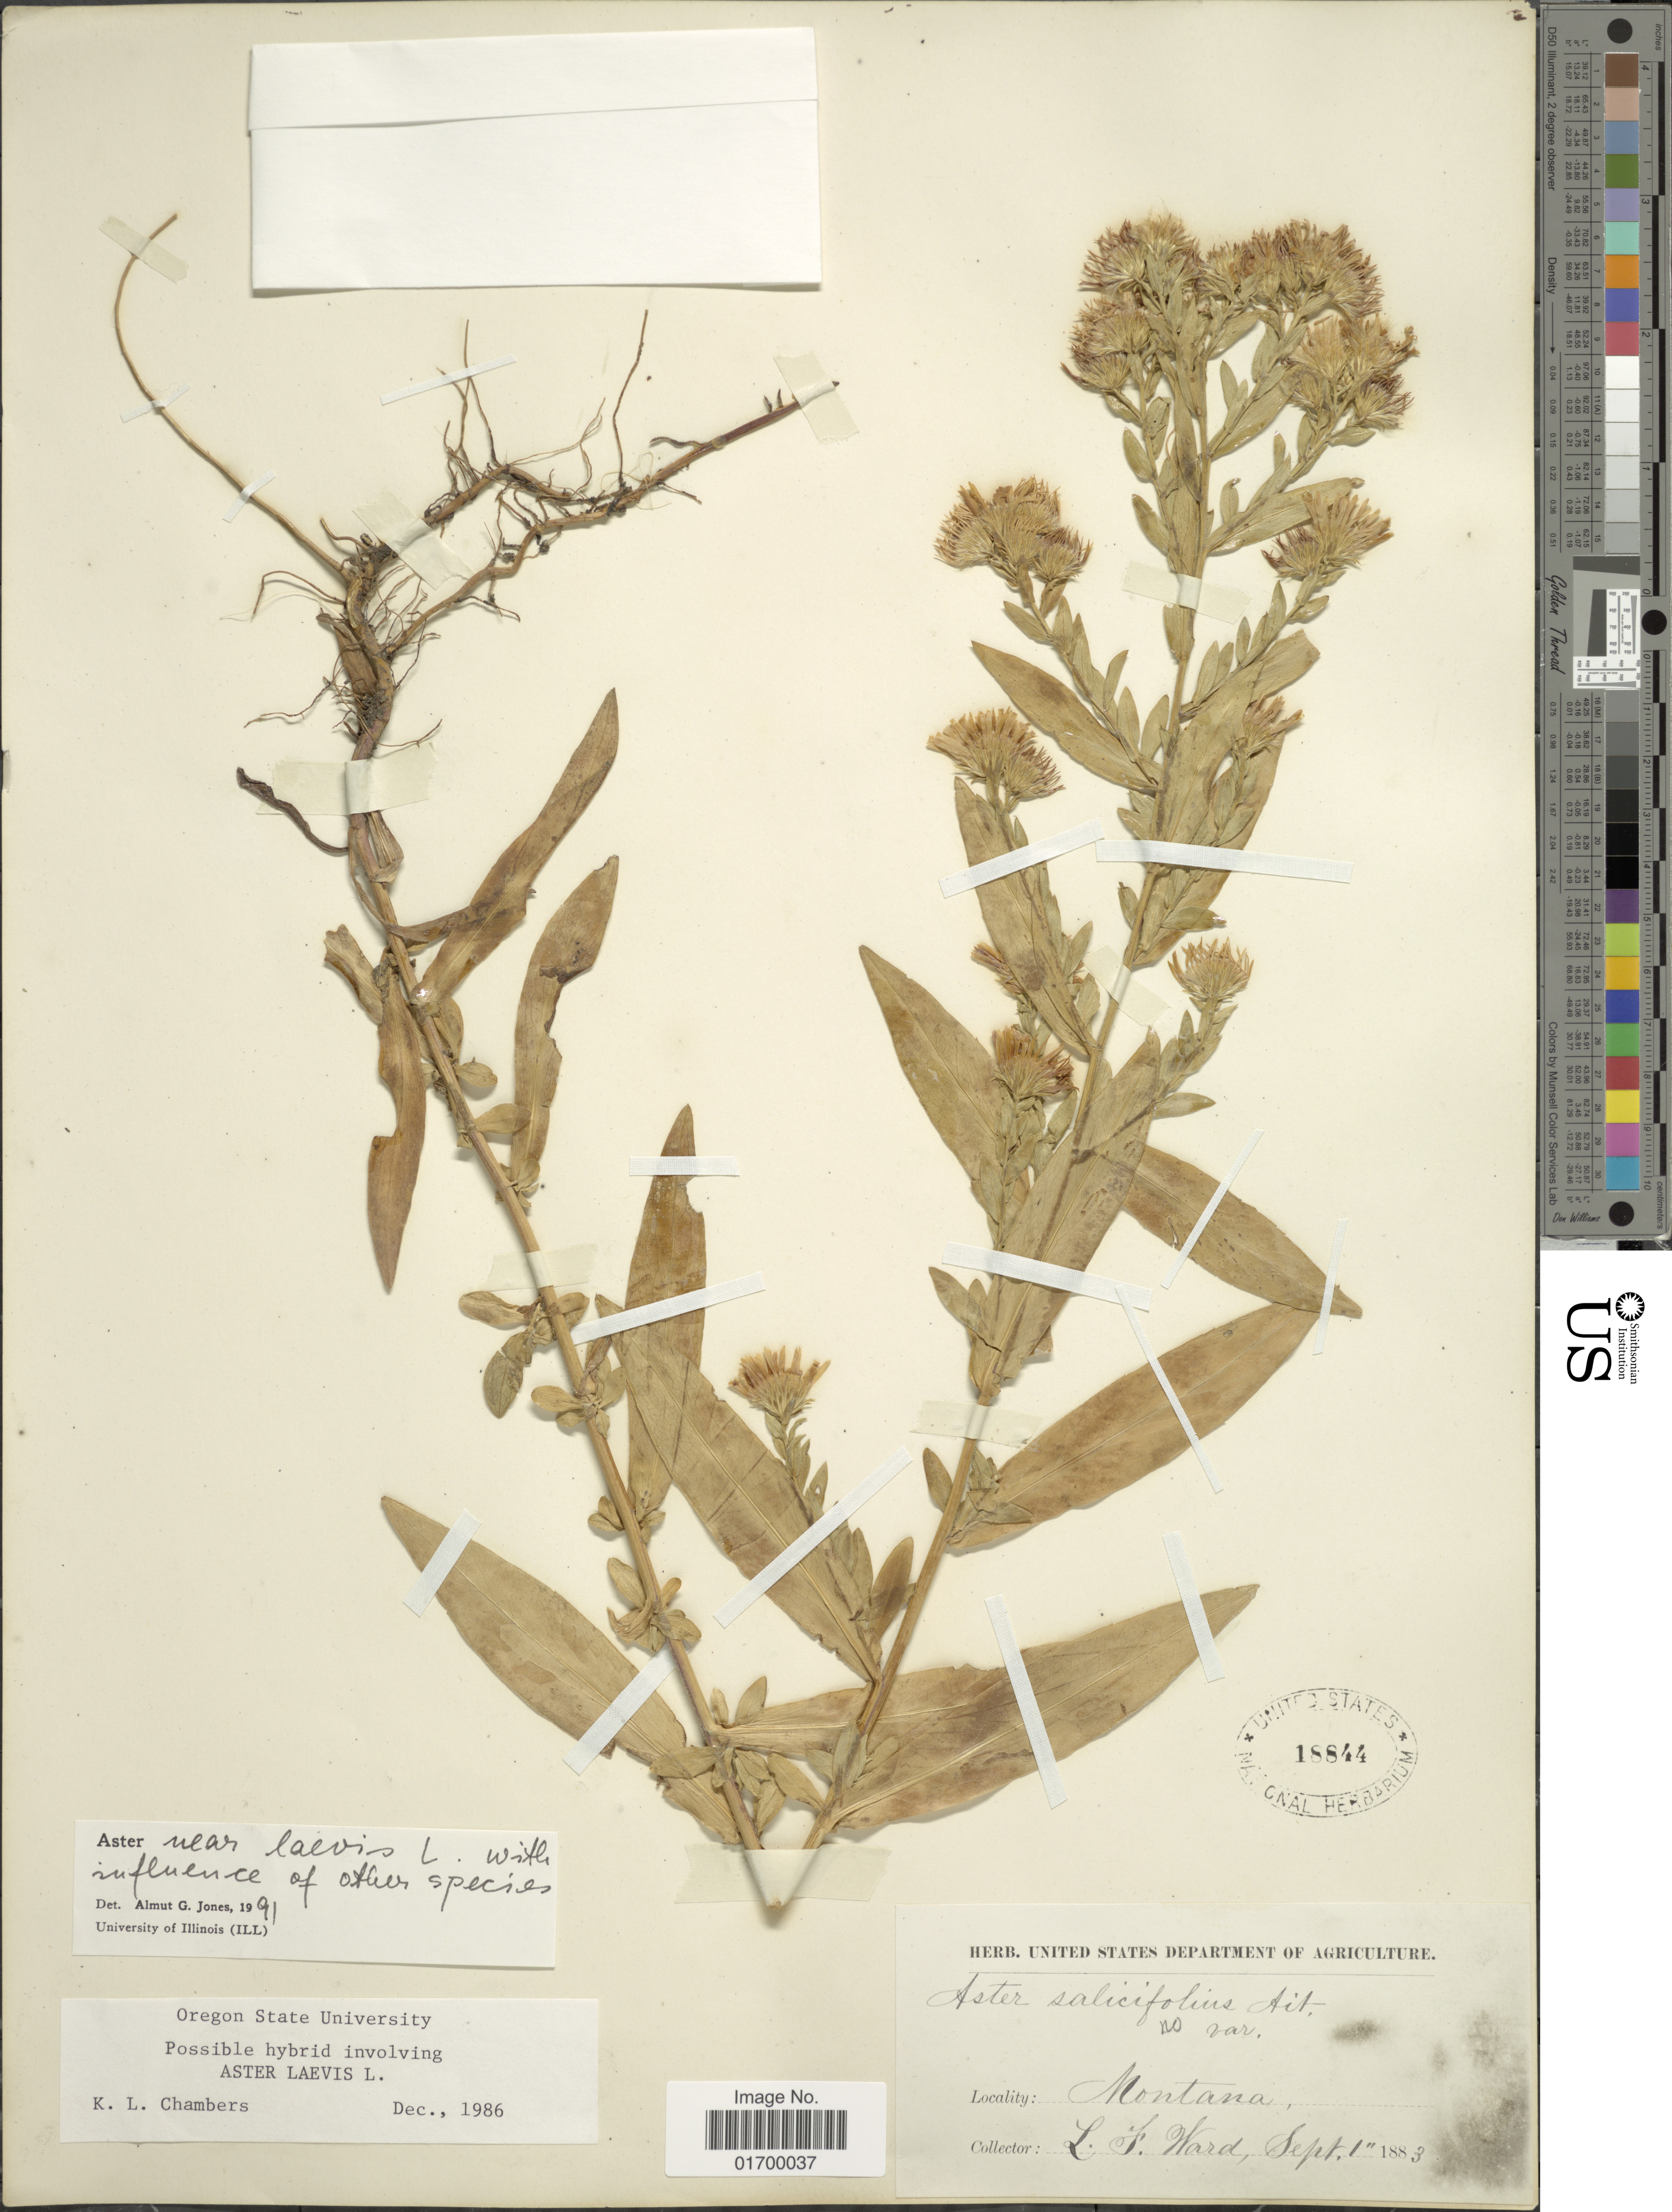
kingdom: Plantae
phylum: Tracheophyta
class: Magnoliopsida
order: Asterales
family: Asteraceae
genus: Symphyotrichum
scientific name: Symphyotrichum laeve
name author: (L.) Á. Löve & D. Löve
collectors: L. Ward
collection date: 1883-09-01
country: United States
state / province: Montana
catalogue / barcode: US 18844